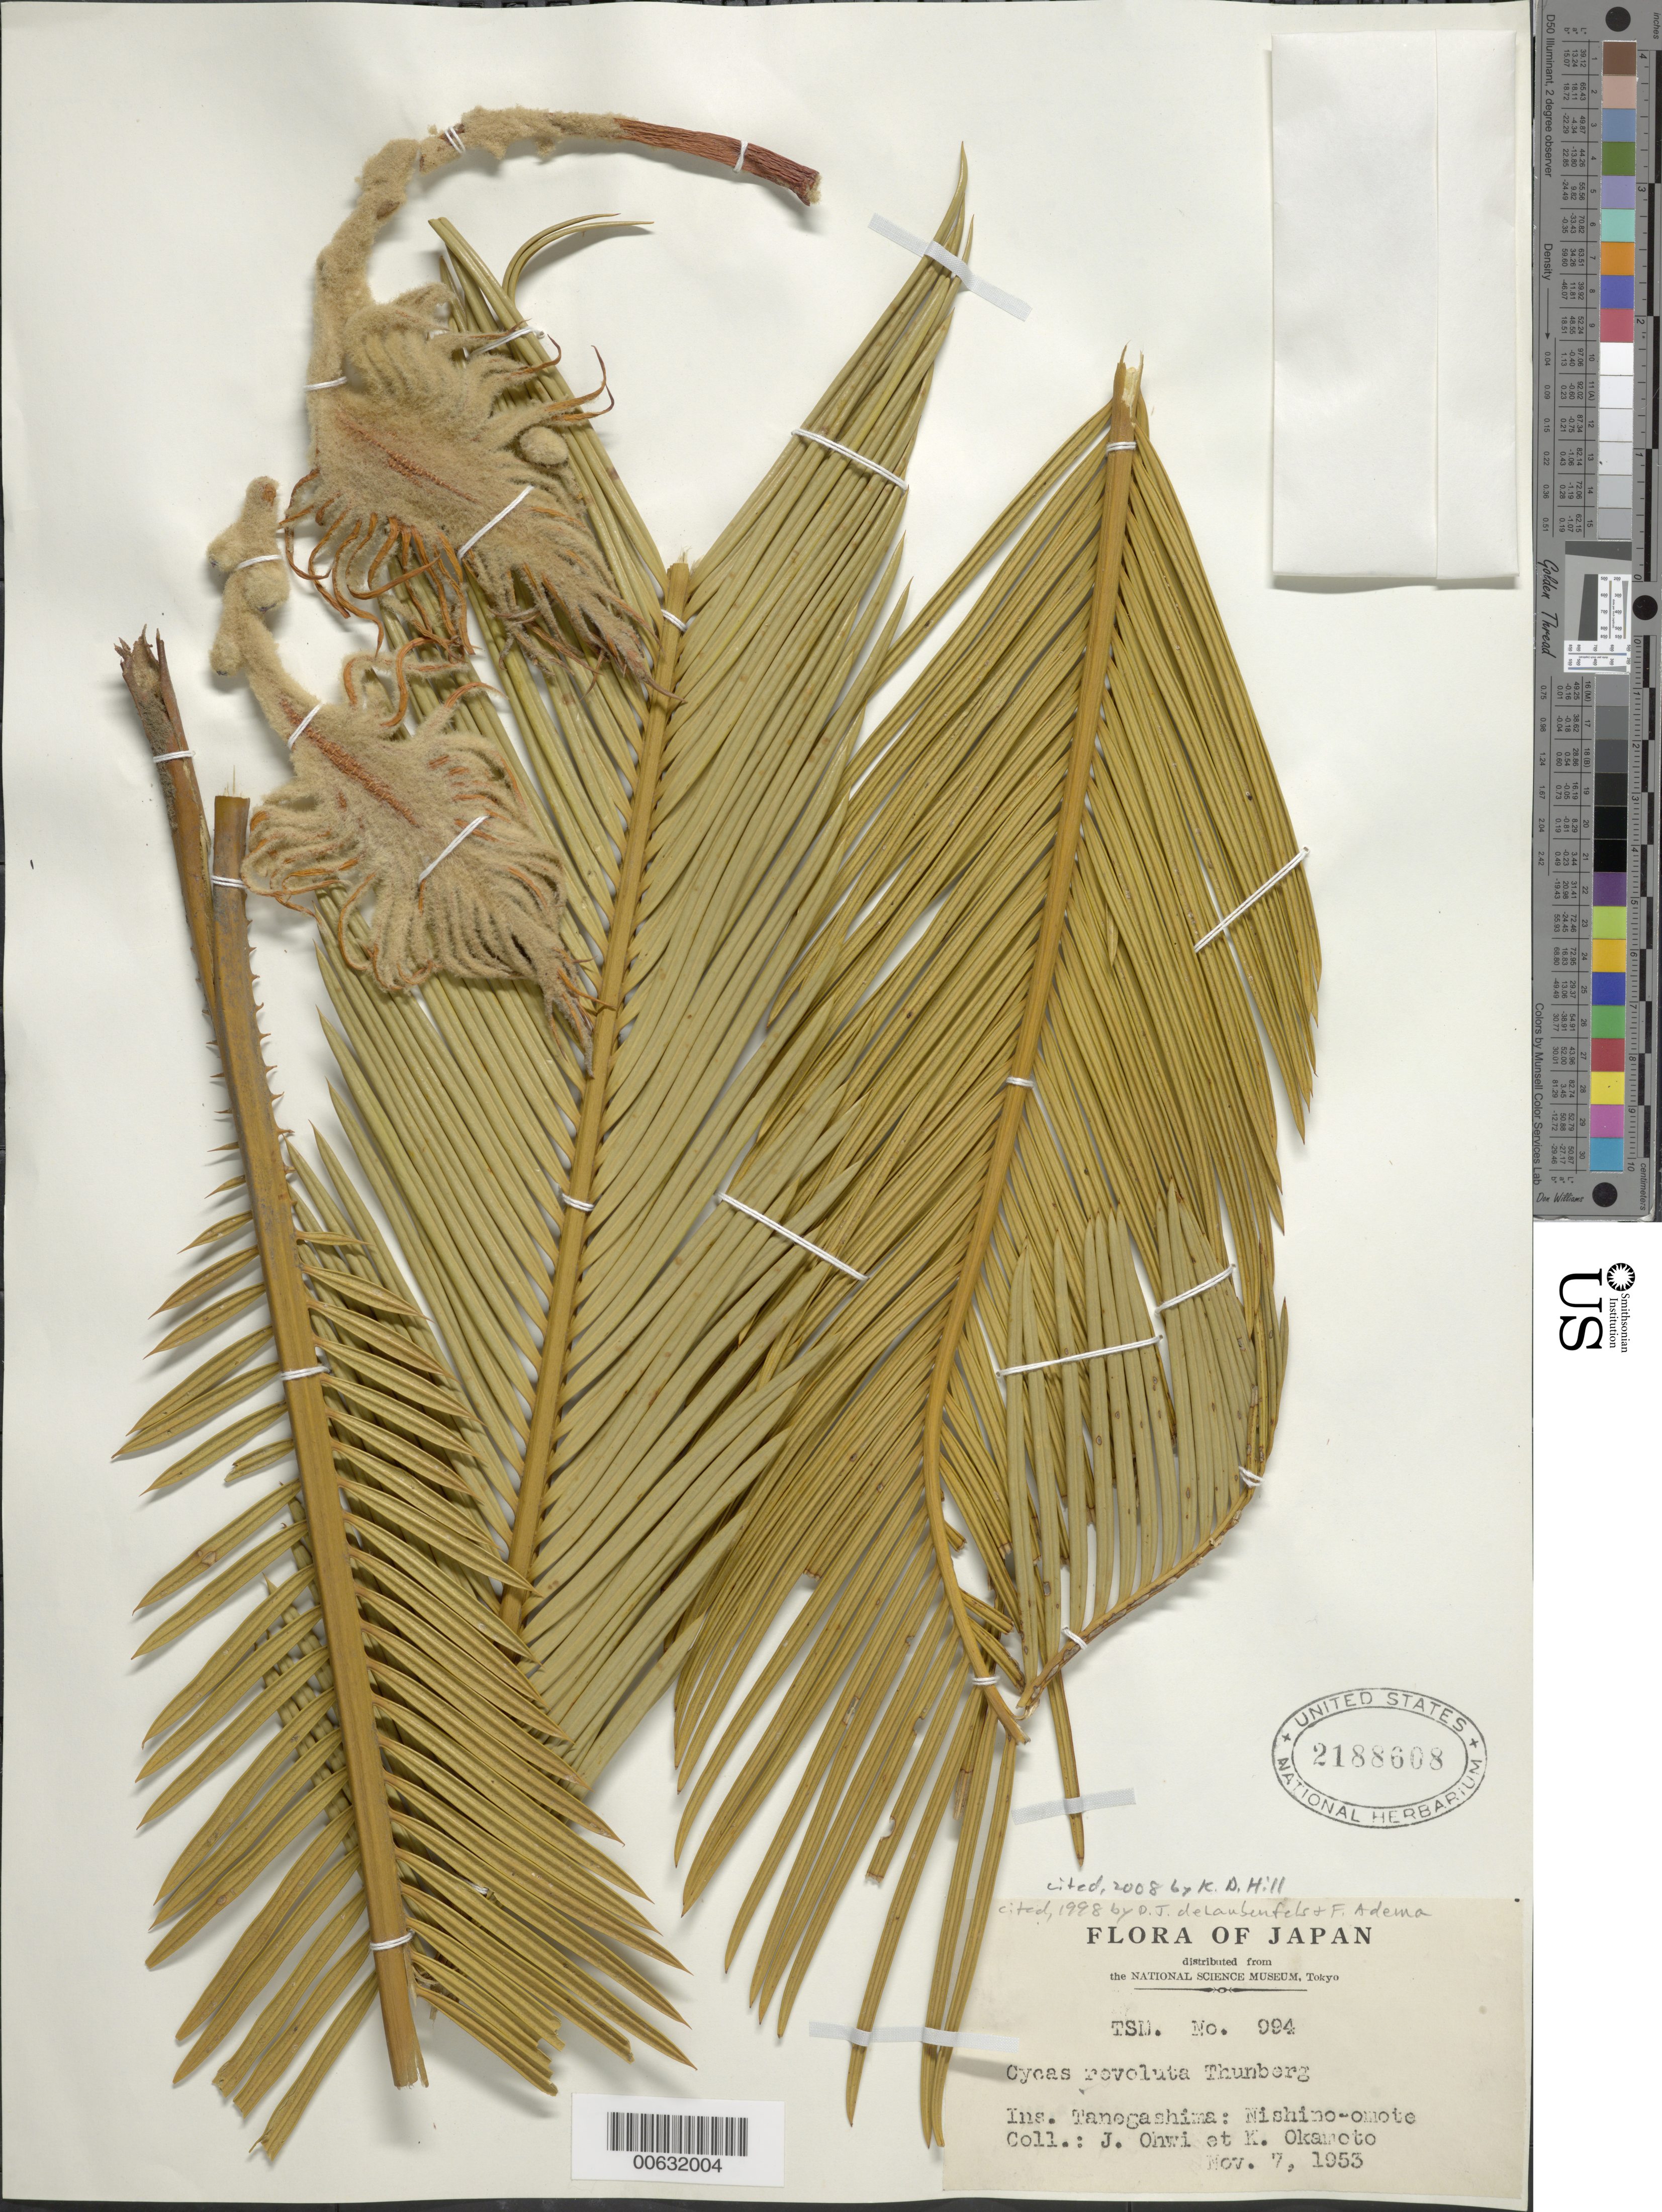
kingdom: Plantae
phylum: Tracheophyta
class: Cycadopsida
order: Cycadales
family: Cycadaceae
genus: Cycas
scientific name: Cycas revoluta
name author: Thunb.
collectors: J. Ohwi & K. Okamoto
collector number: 994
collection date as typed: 07 Nov 1953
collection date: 1953-11-07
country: Japan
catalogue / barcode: US 2188608